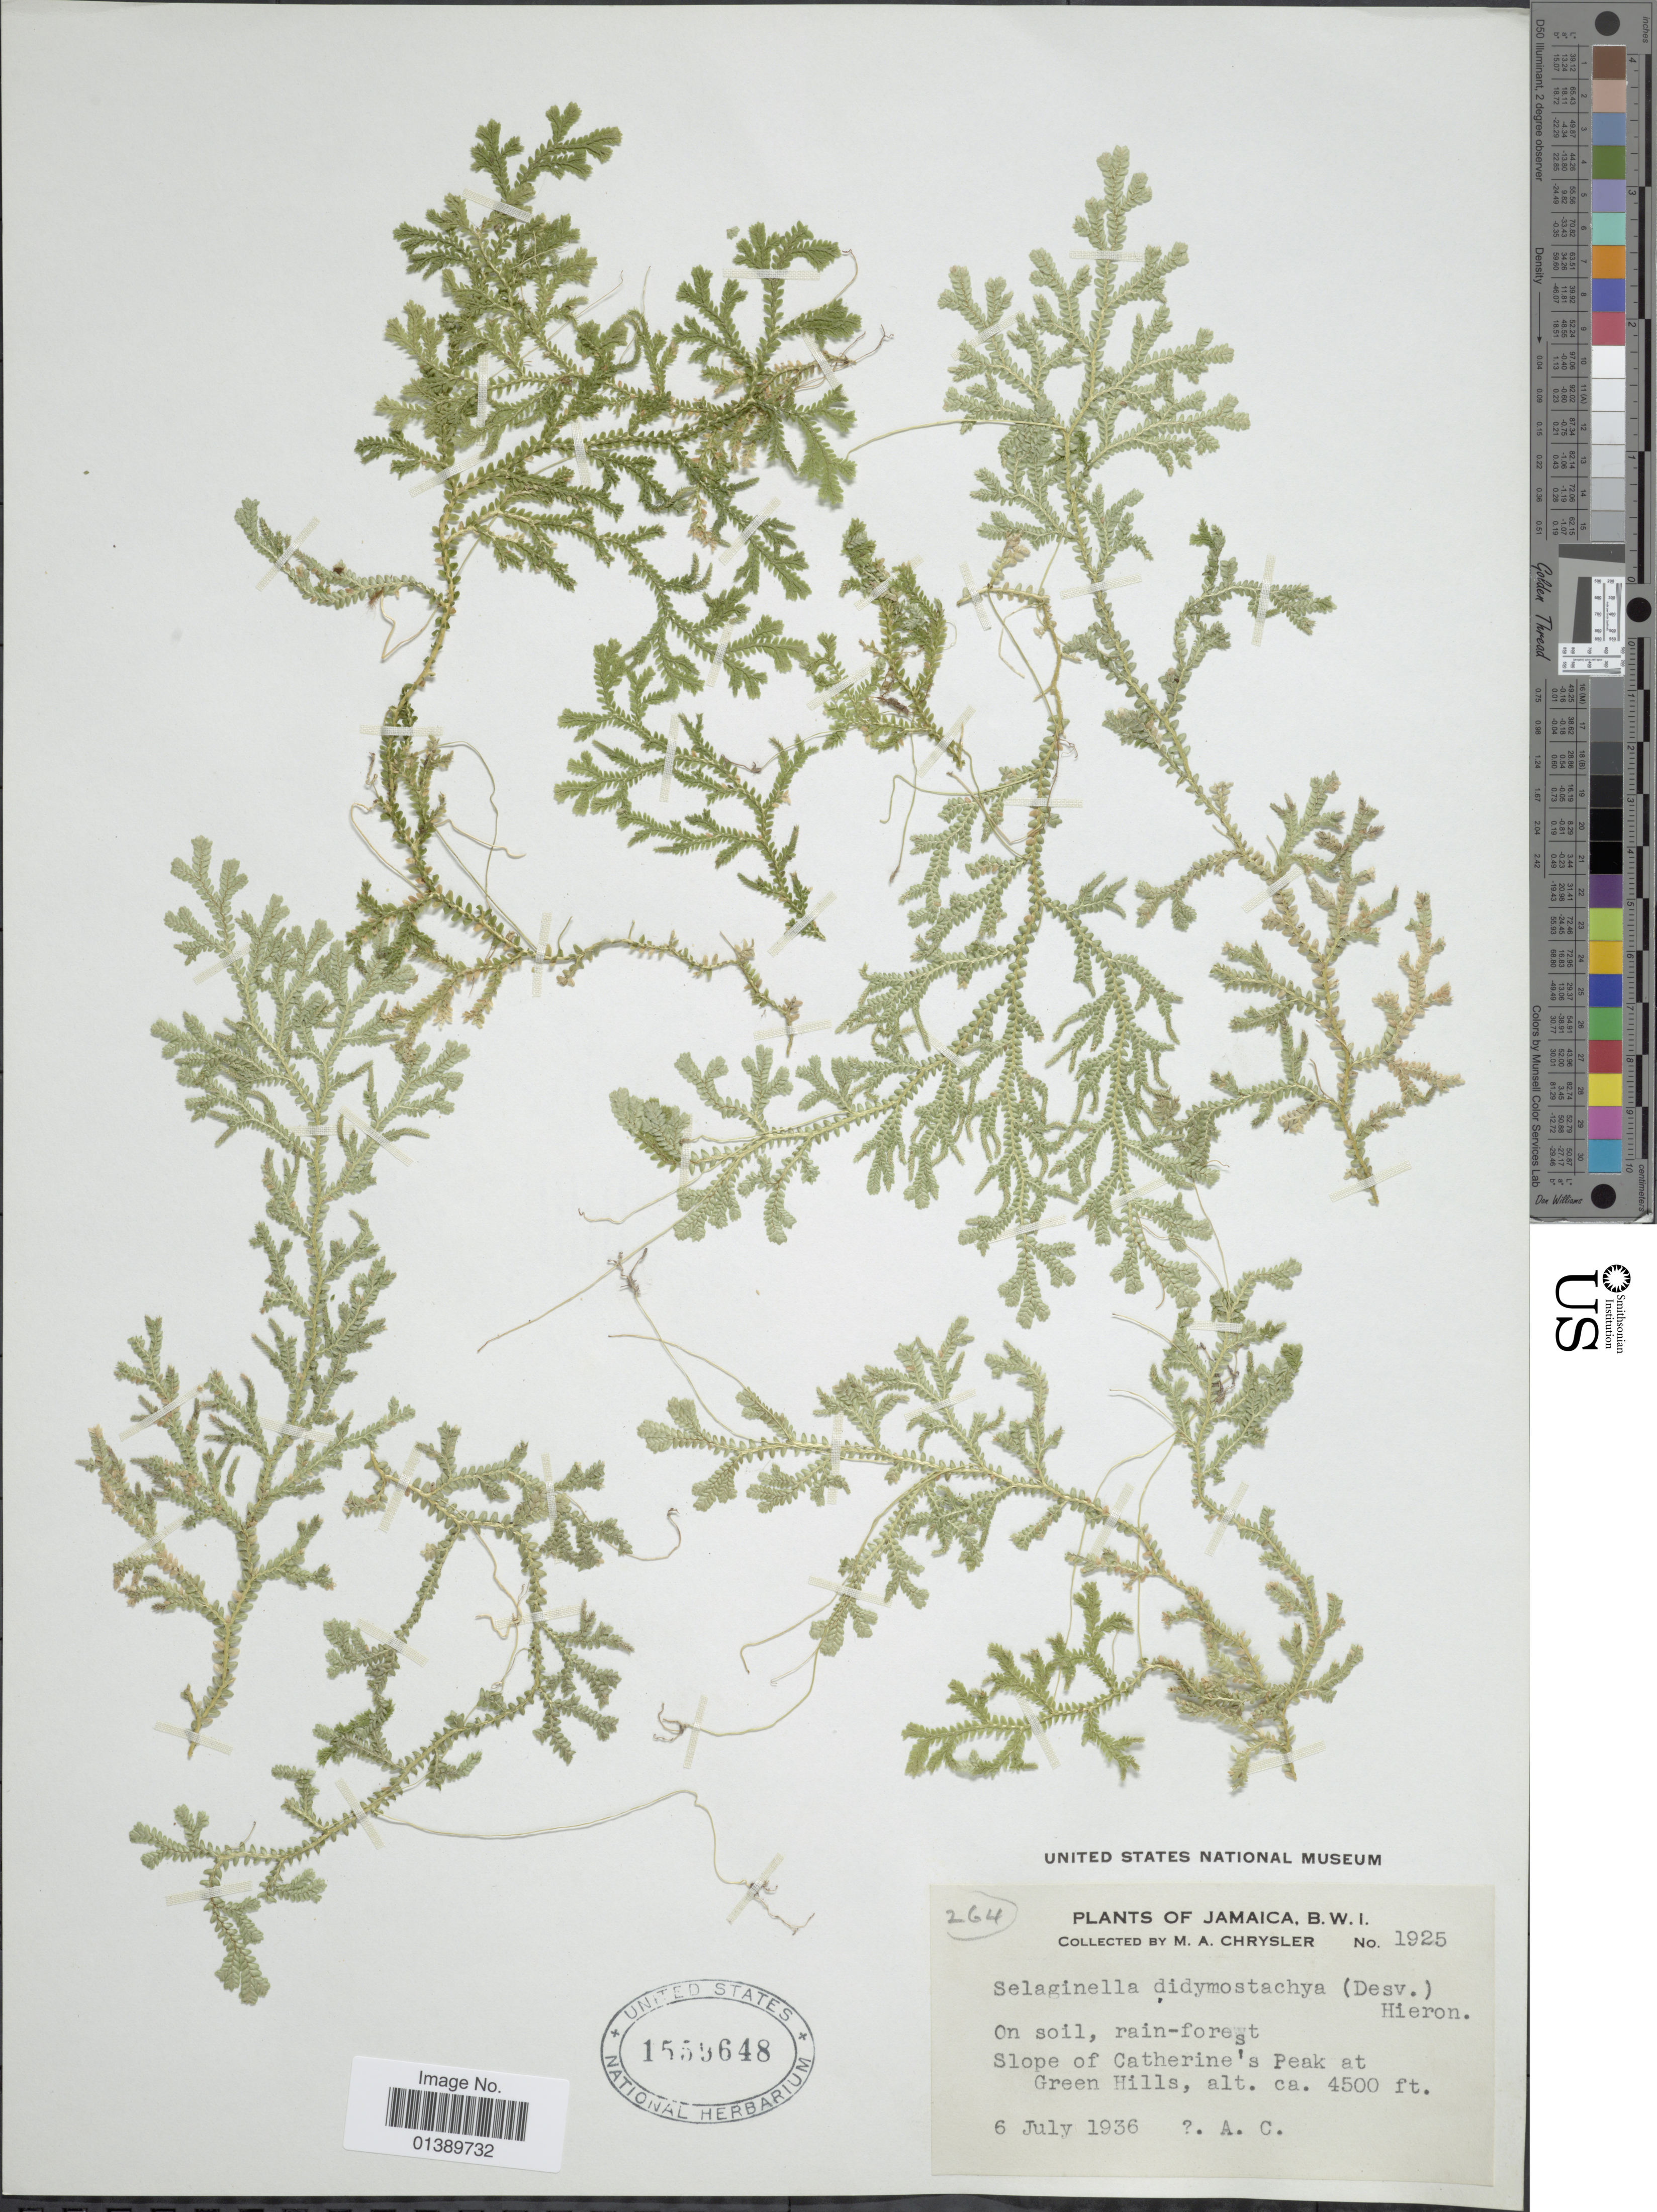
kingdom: Plantae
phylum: Tracheophyta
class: Lycopodiopsida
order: Selaginellales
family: Selaginellaceae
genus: Selaginella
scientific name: Selaginella denudata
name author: (Willd.) Spring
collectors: M. A. Chrysler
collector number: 1925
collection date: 1936-07-06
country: Jamaica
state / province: Saint Catherine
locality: Slope of Catherine's Peak at Green Hills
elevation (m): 1372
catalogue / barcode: US 1553648